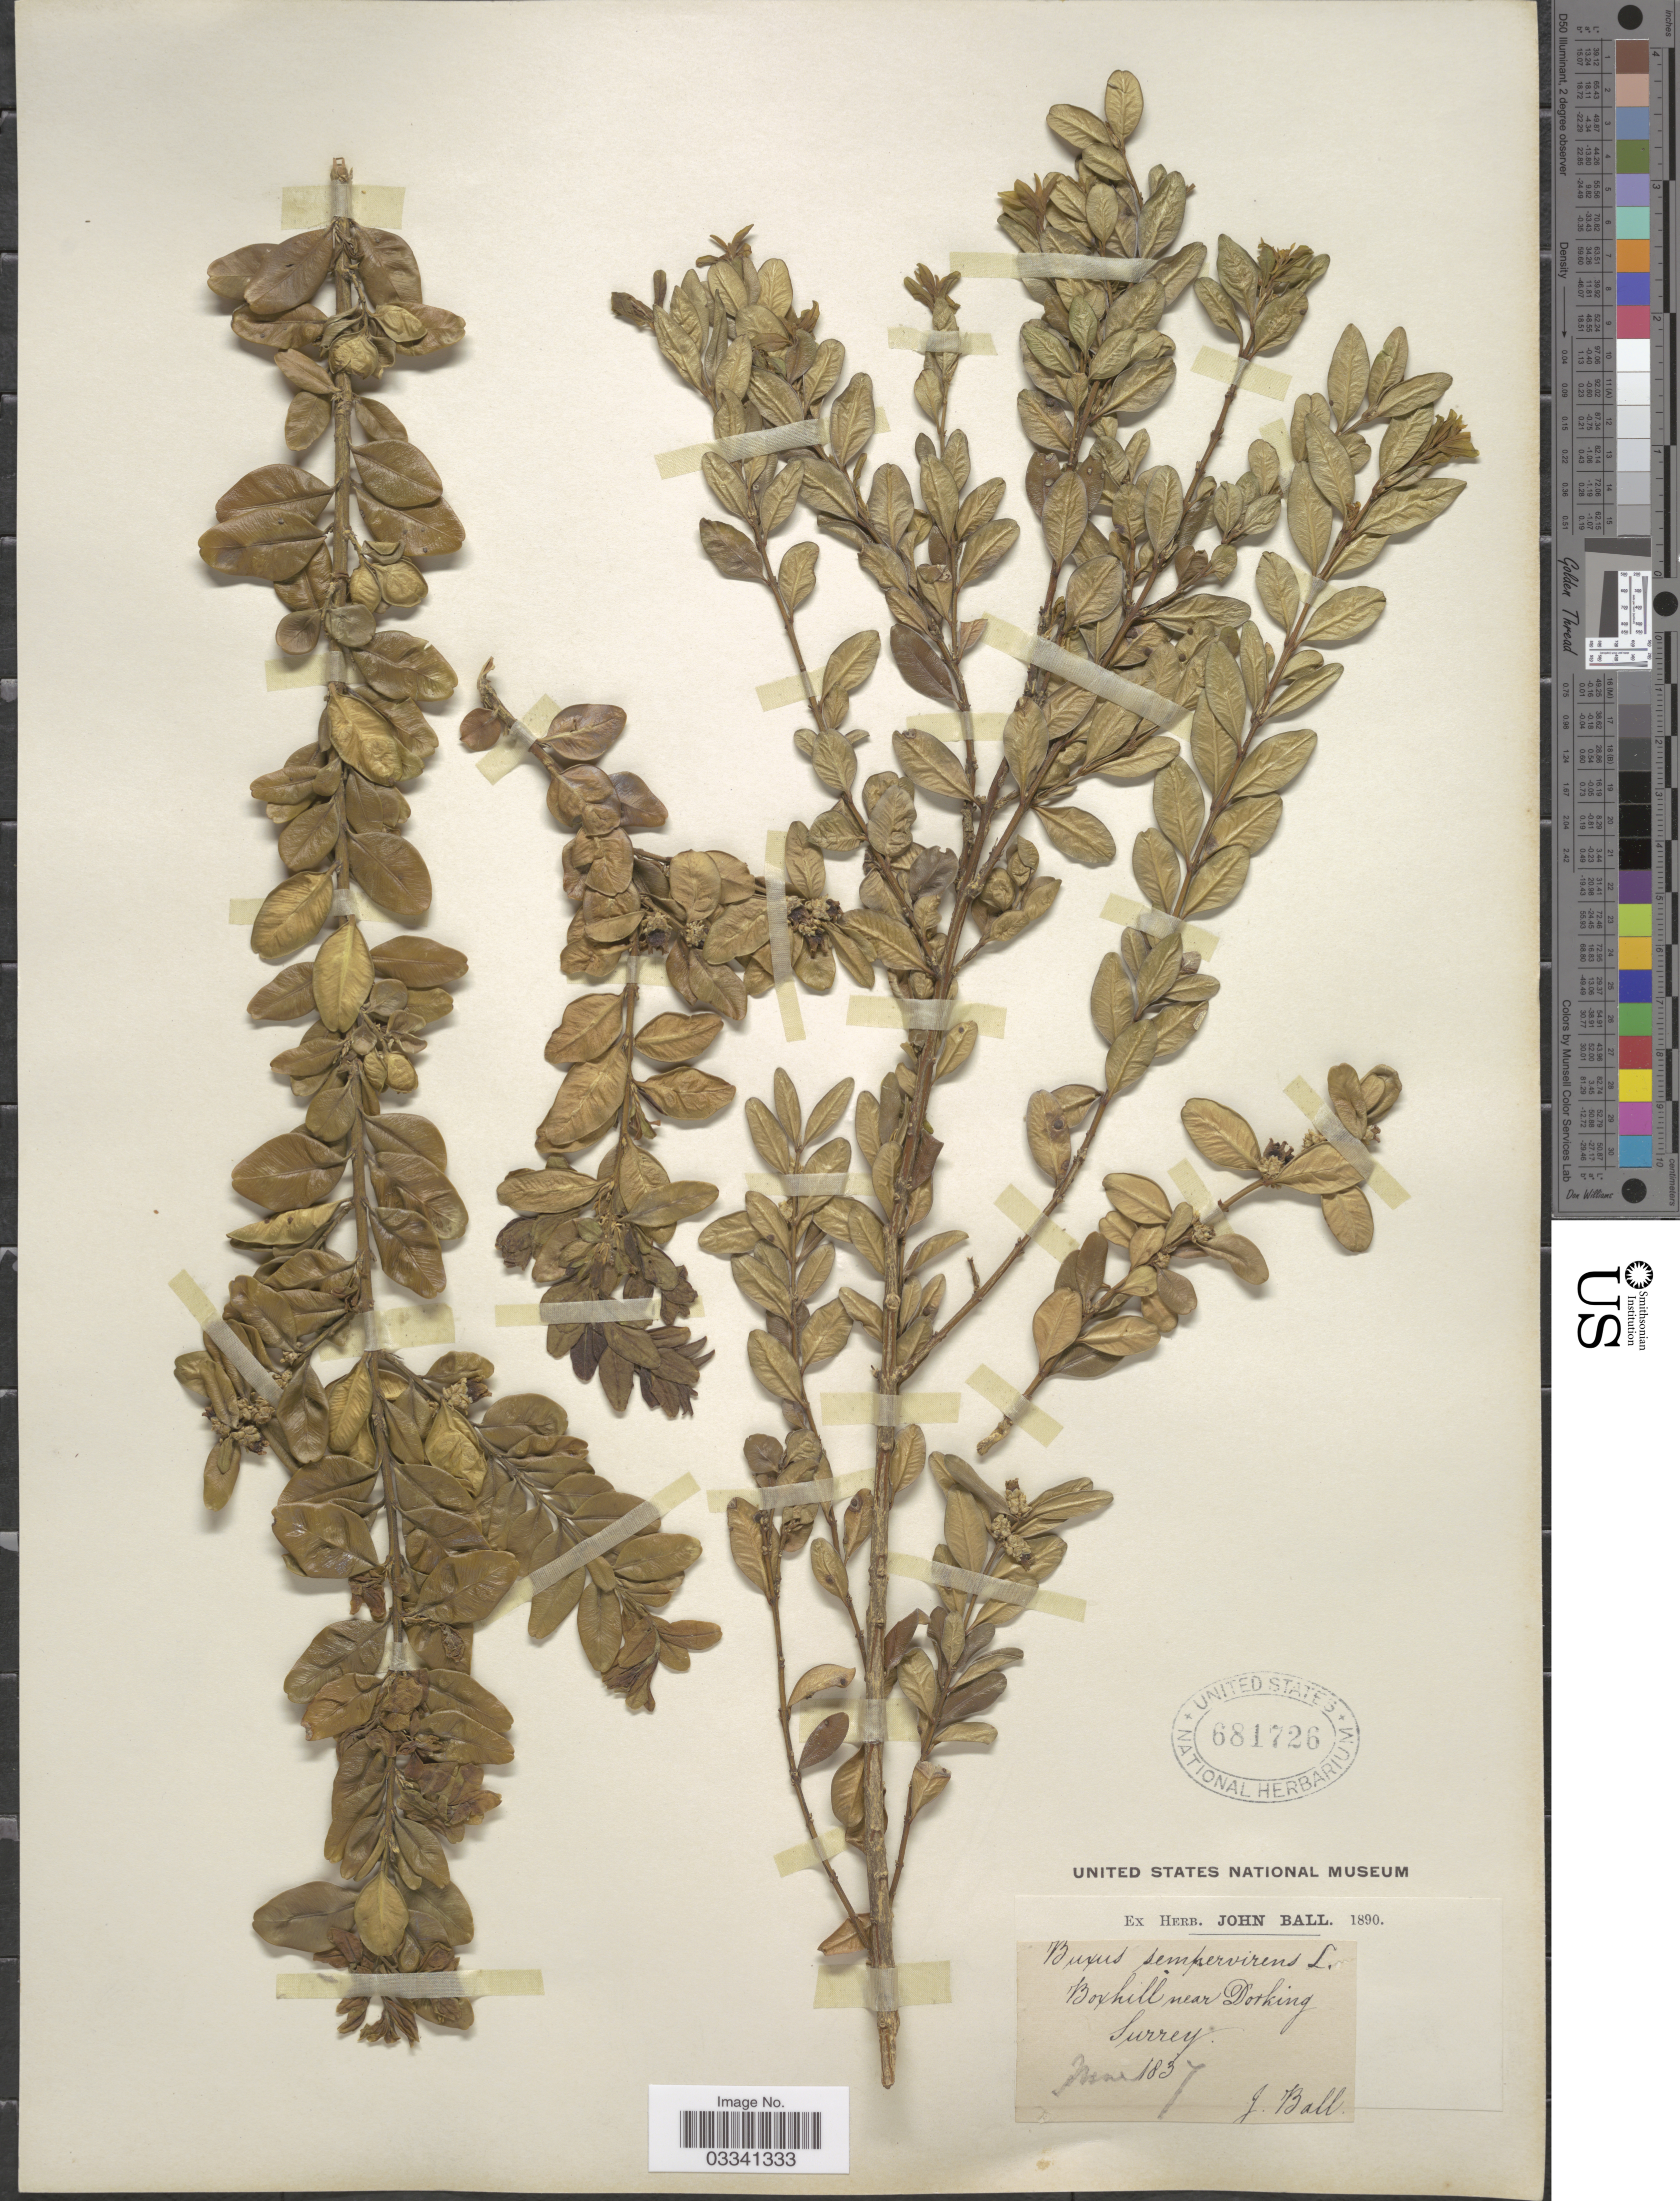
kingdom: Plantae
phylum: Tracheophyta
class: Magnoliopsida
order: Buxales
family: Buxaceae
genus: Buxus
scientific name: Buxus sempervirens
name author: L.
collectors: J. Ball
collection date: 1837-03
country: United Kingdom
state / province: England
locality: Boxhill near Dorking. Surrey.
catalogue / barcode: US 681726